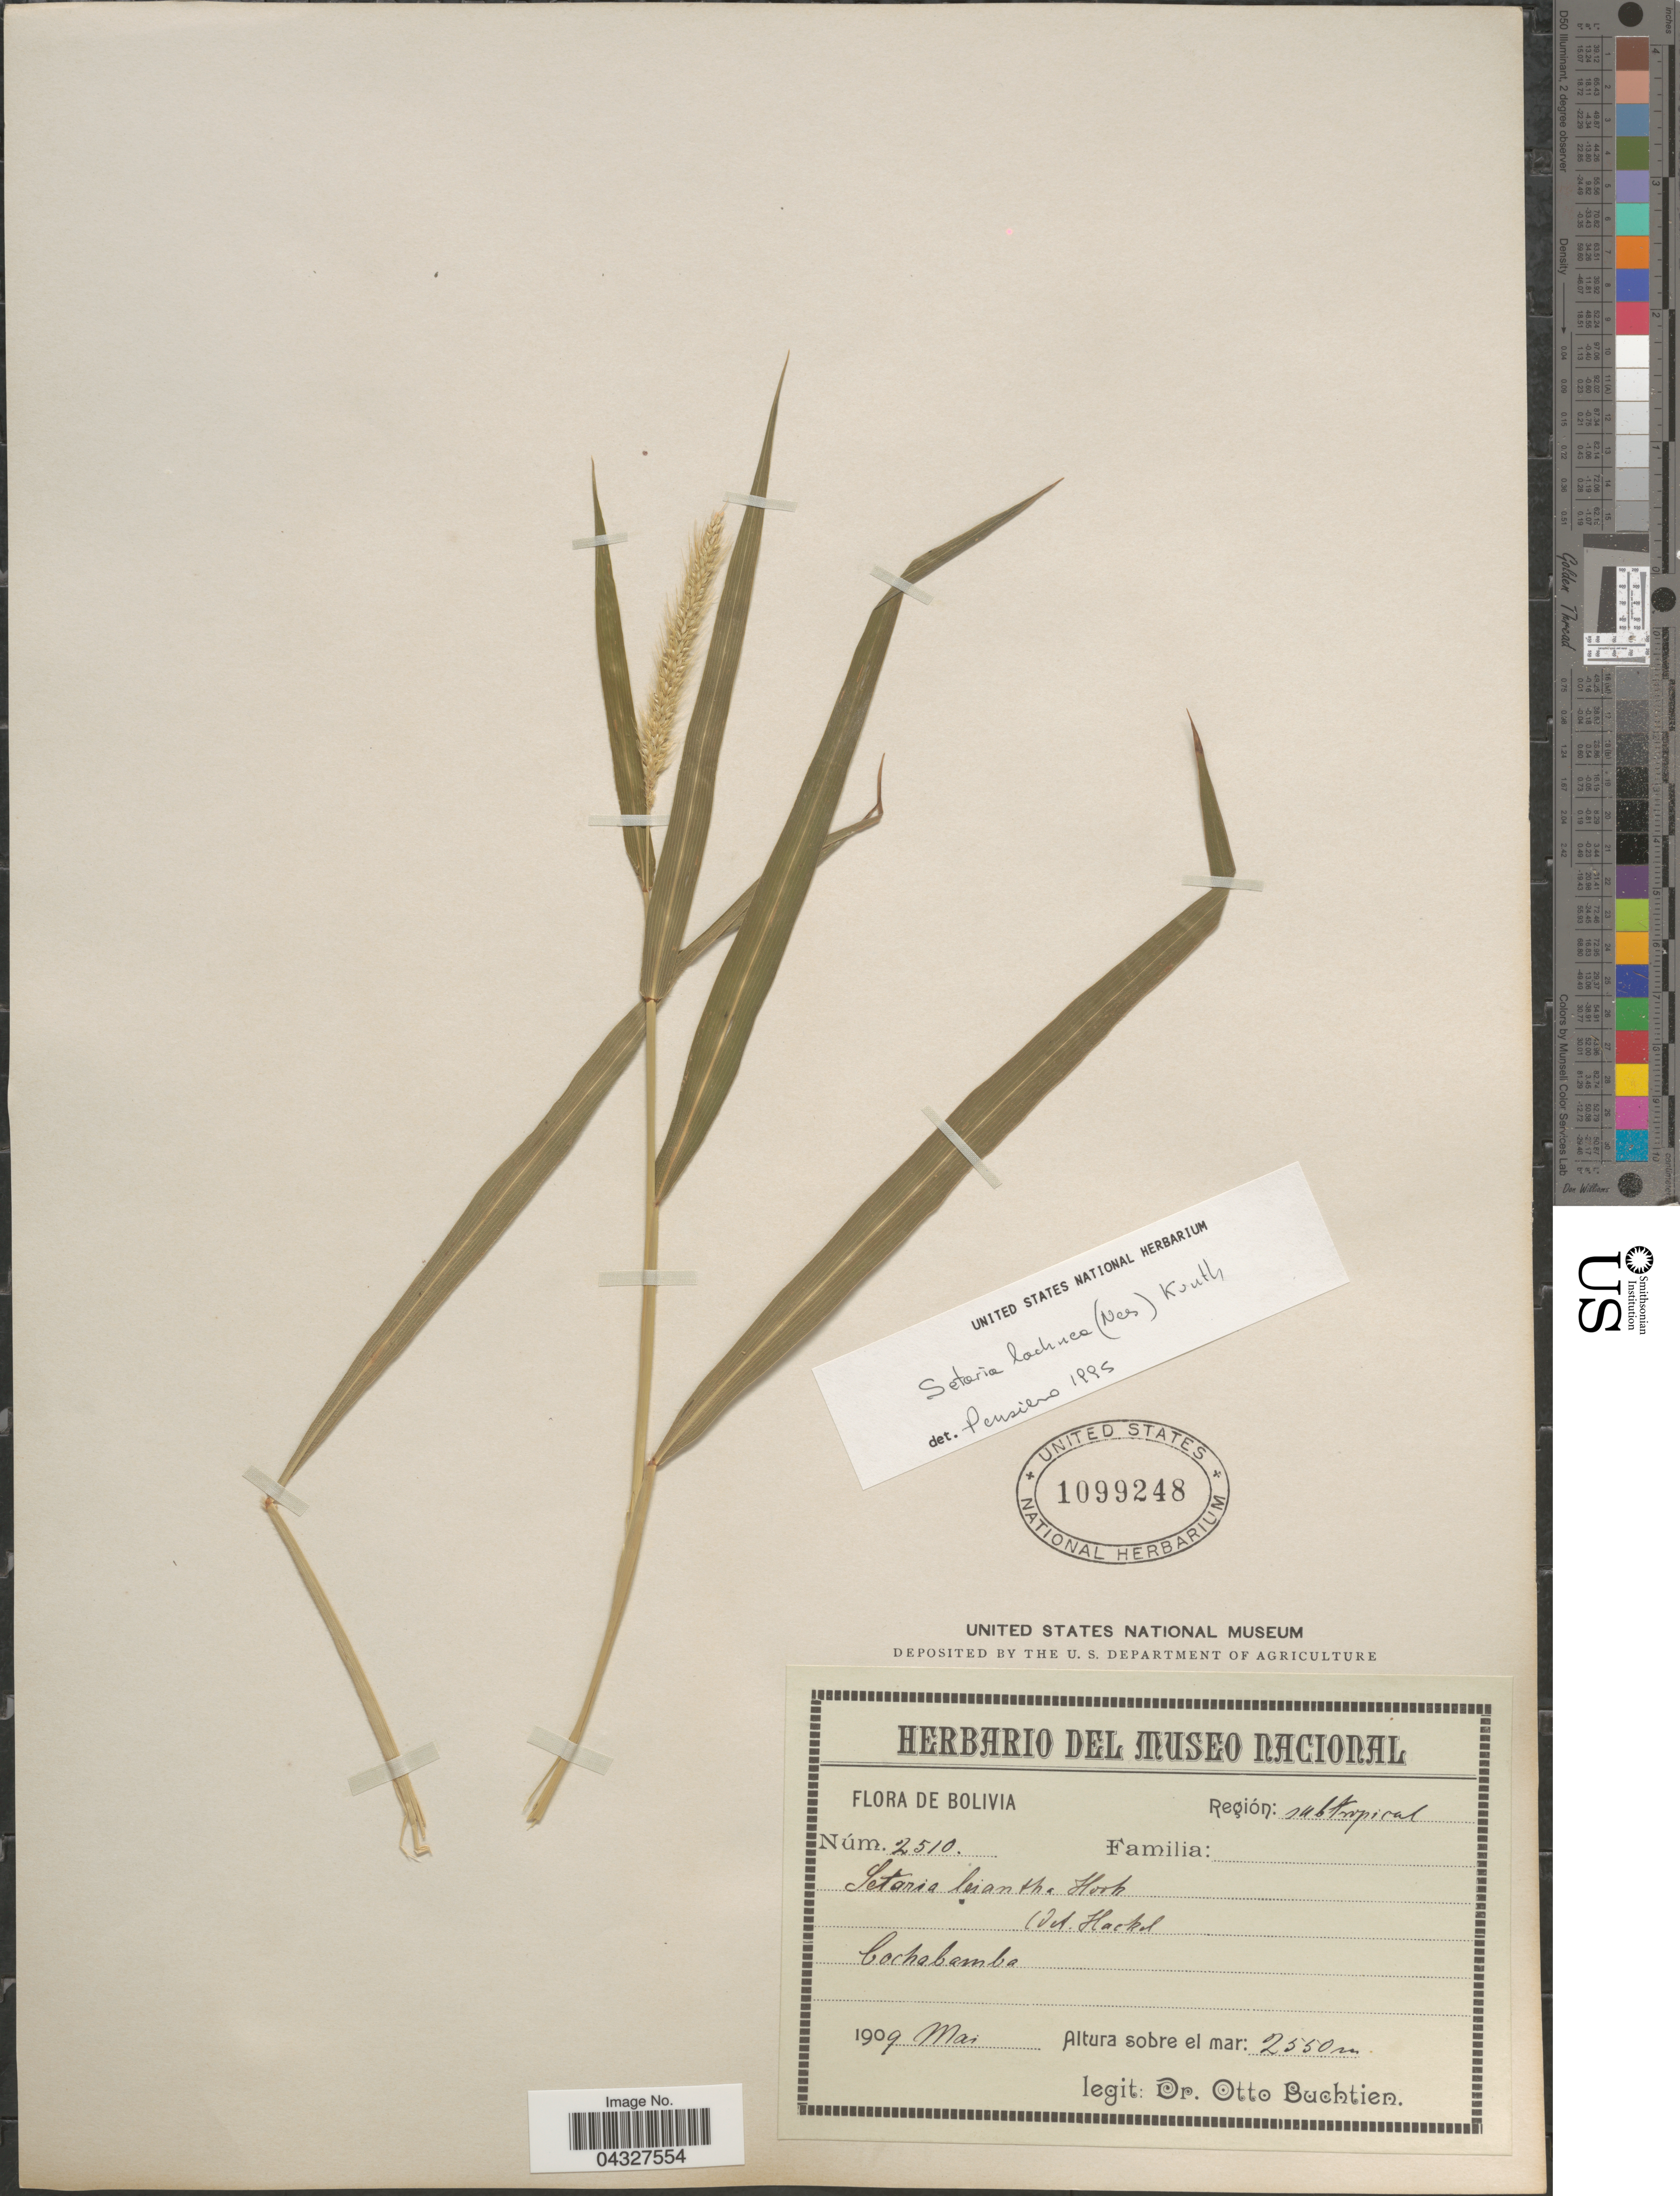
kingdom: Plantae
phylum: Tracheophyta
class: Liliopsida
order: Poales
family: Poaceae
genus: Setaria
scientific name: Setaria lachnea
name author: (Nees) Kunth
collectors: O. Buchtien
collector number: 2510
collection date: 1909-03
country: Bolivia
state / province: Cochabamba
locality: Región: subtropical.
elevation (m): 2550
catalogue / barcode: US 1099248